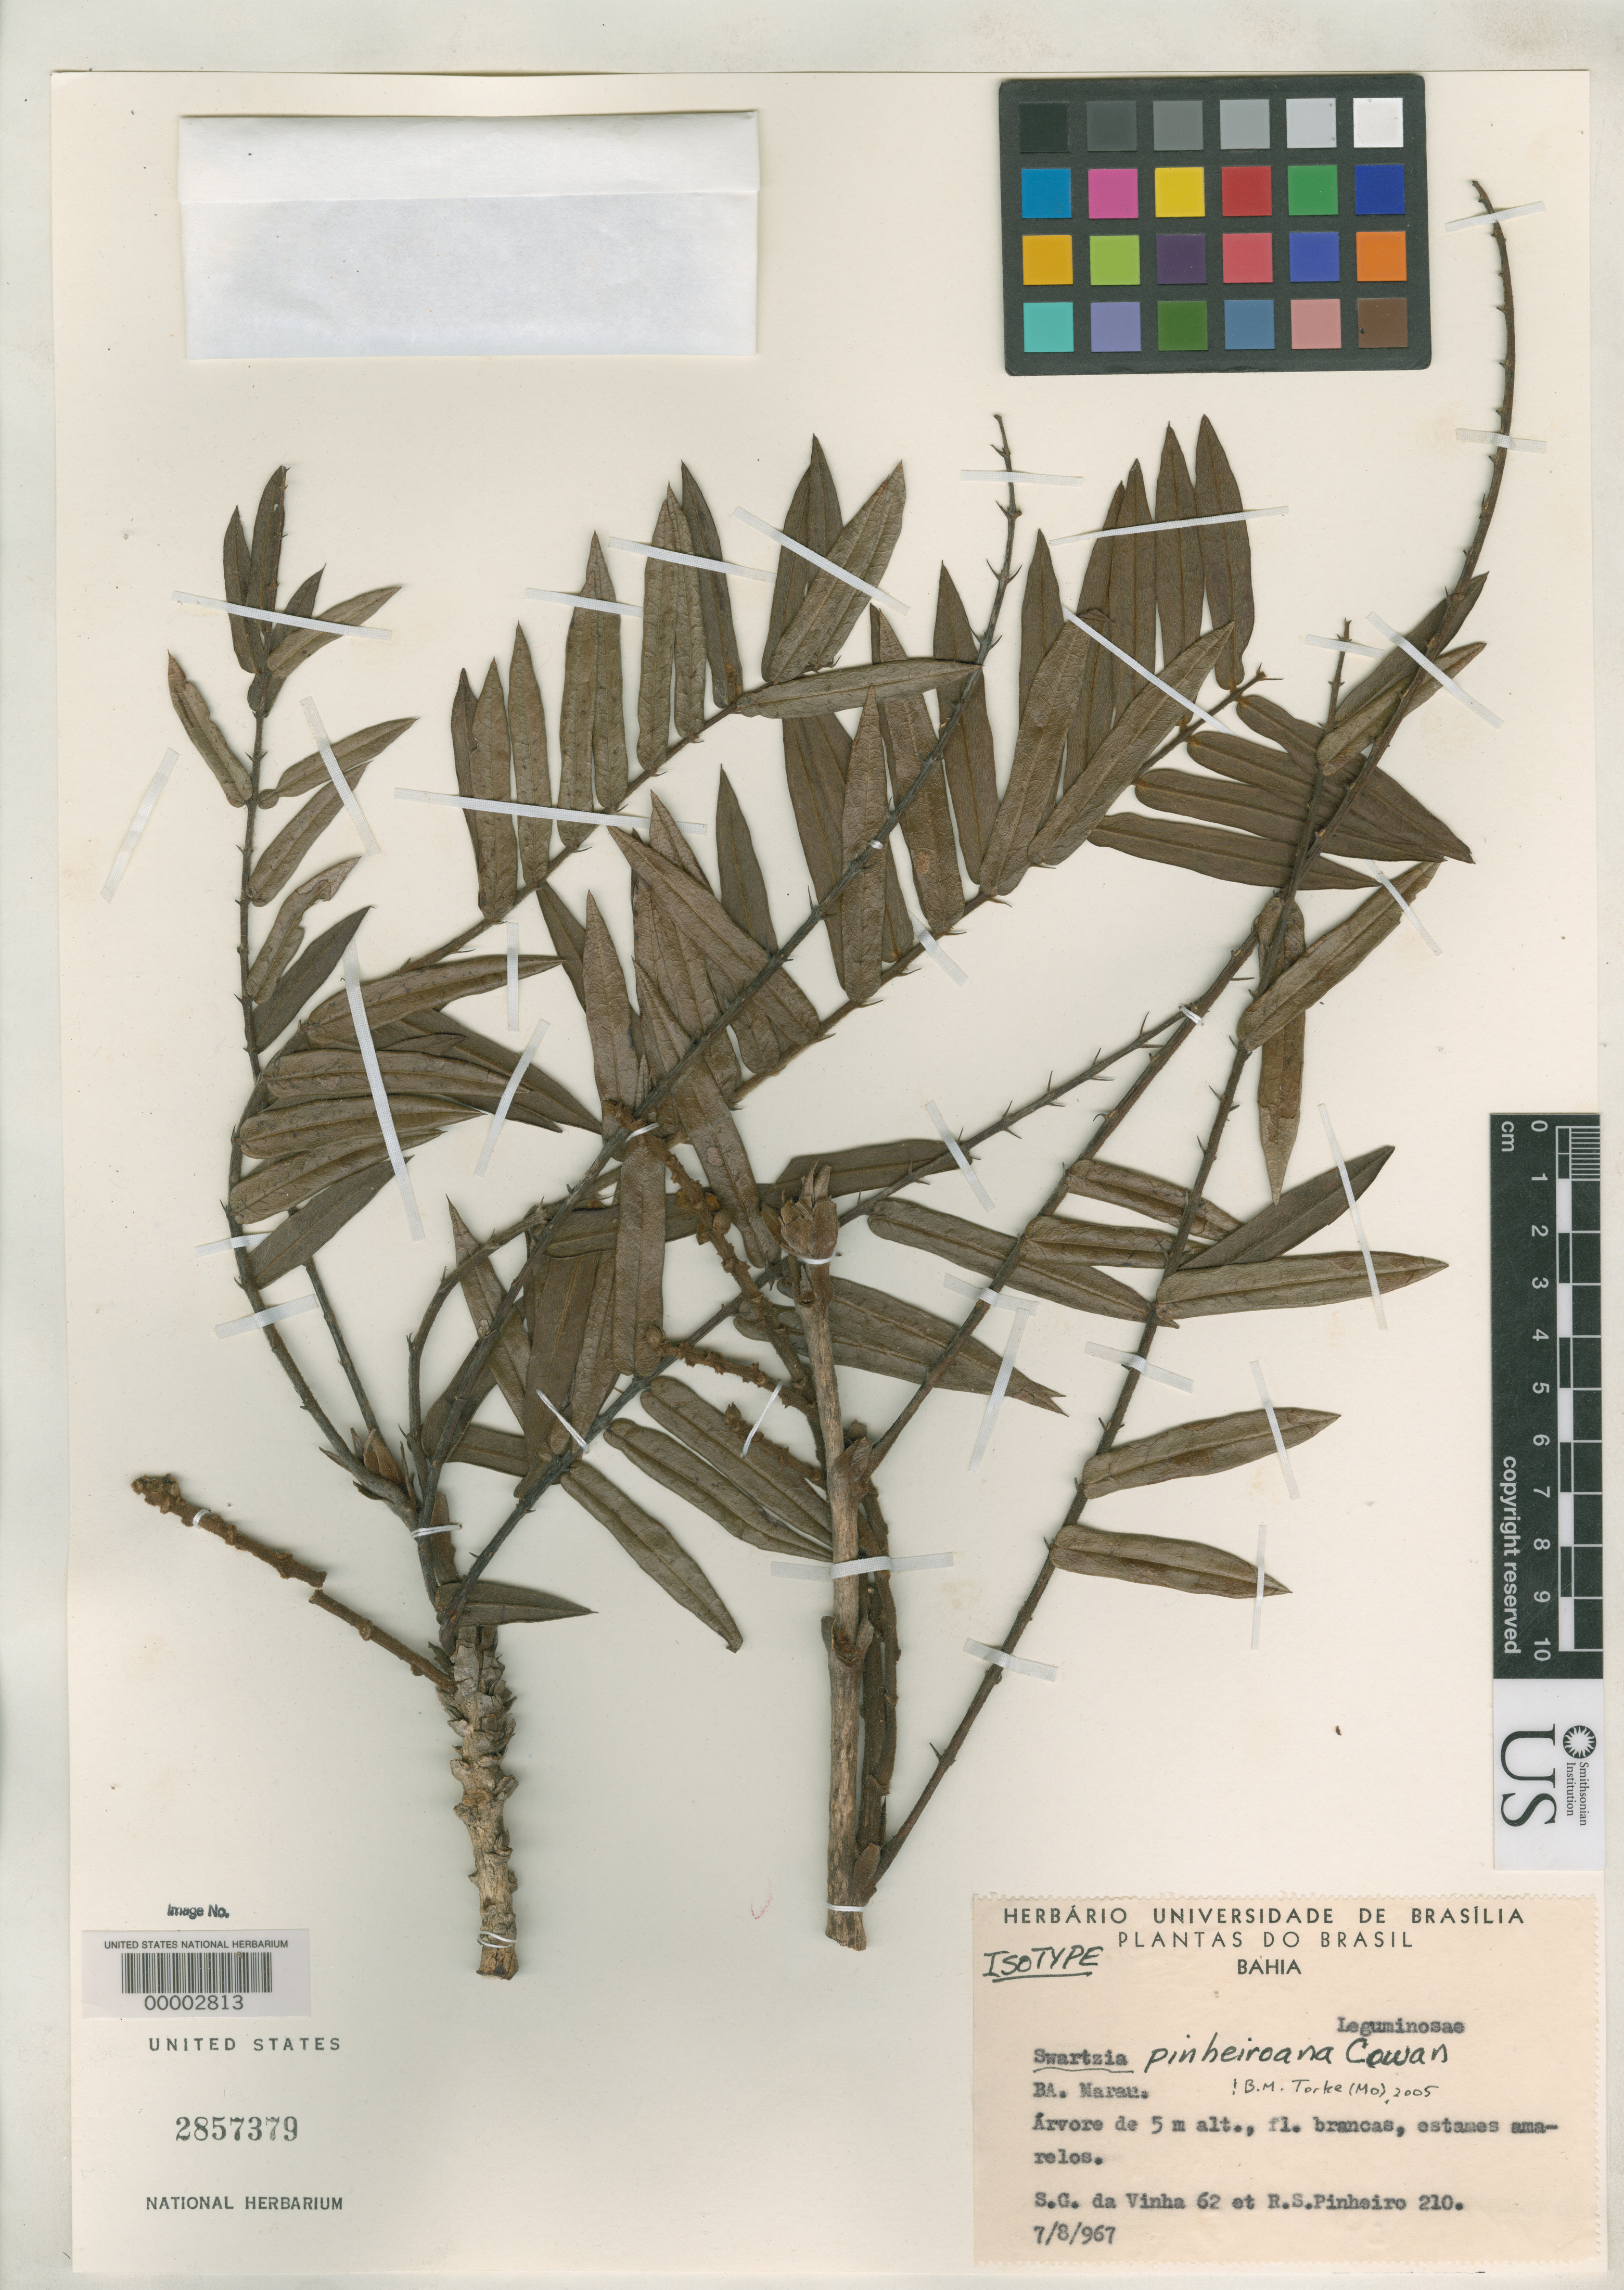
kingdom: Plantae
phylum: Tracheophyta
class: Magnoliopsida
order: Fabales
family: Fabaceae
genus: Swartzia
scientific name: Swartzia pinheiroana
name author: R.S. Cowan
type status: Isosyntype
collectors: S. da Vinha & R. S. Pinheiro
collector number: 62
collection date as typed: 07 Aug 1967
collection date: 1967-08-07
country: Brazil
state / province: Bahia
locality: Morau.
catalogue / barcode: US 2857379